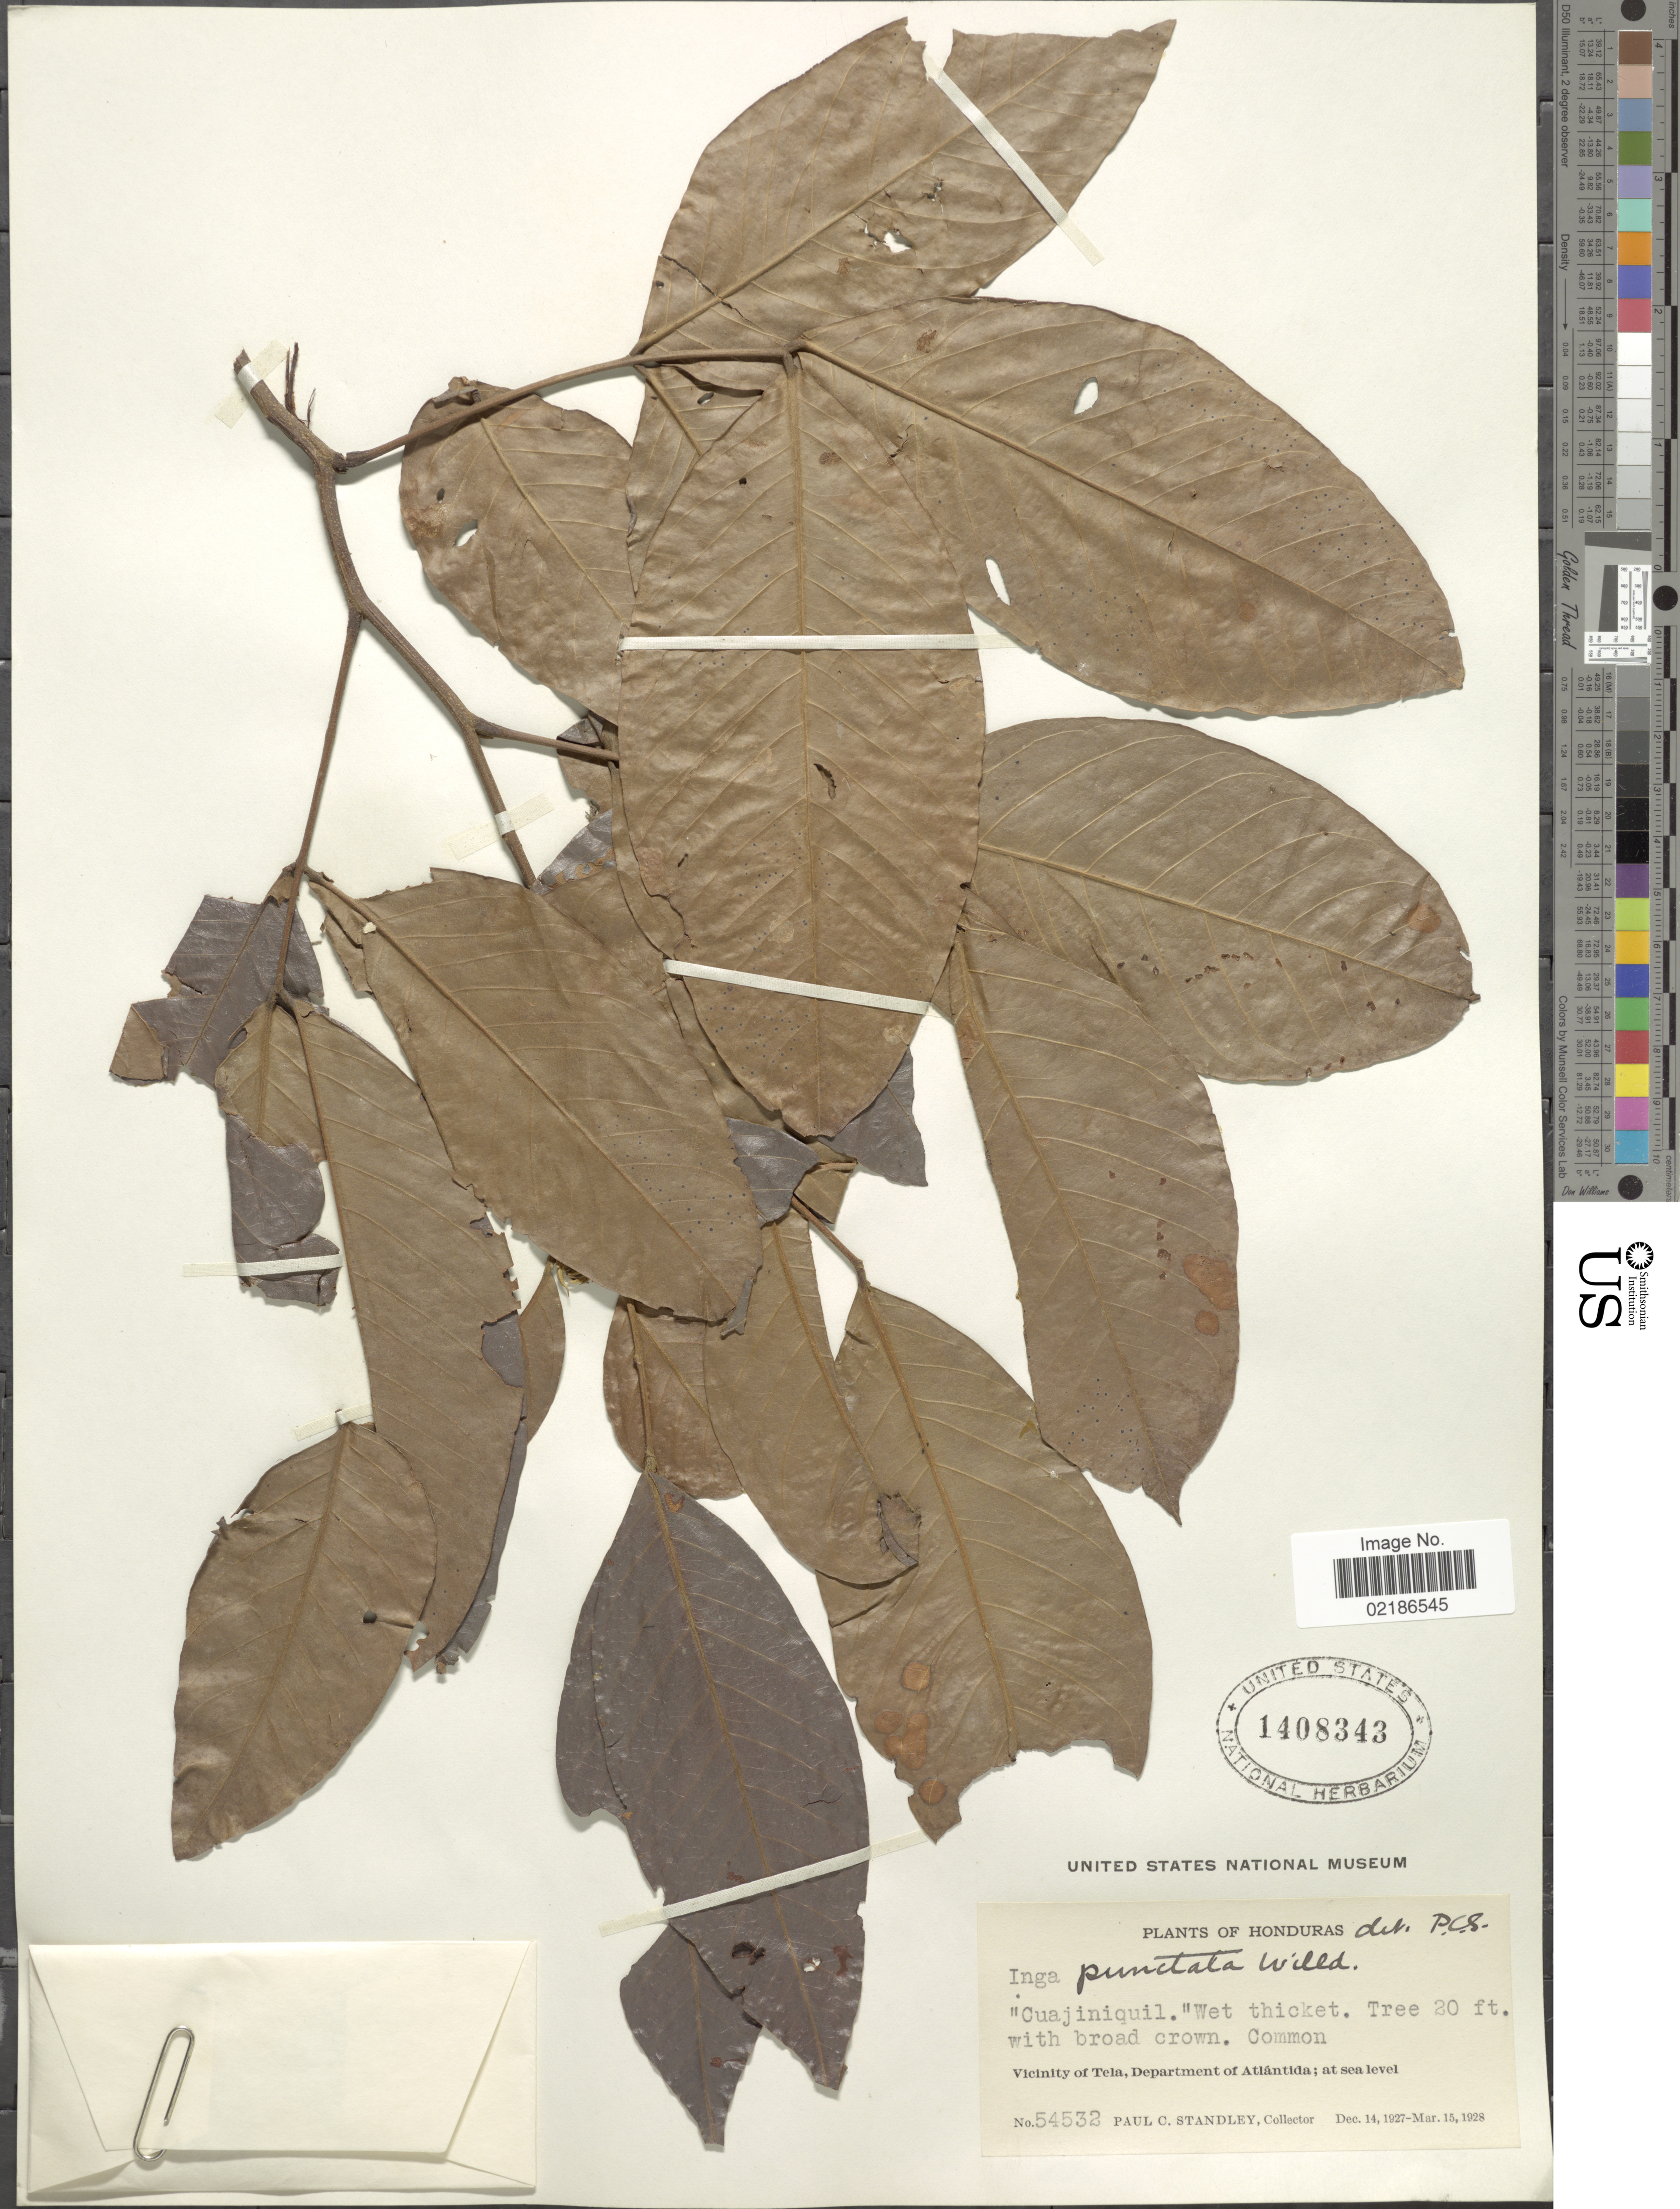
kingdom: Plantae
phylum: Tracheophyta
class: Magnoliopsida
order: Fabales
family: Fabaceae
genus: Inga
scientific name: Inga punctata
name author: Willd.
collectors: P. C. Standley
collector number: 54532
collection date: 1927-12-14/1928-03-15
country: Honduras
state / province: Atlántida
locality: Vicinity of Tela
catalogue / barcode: US 1408343